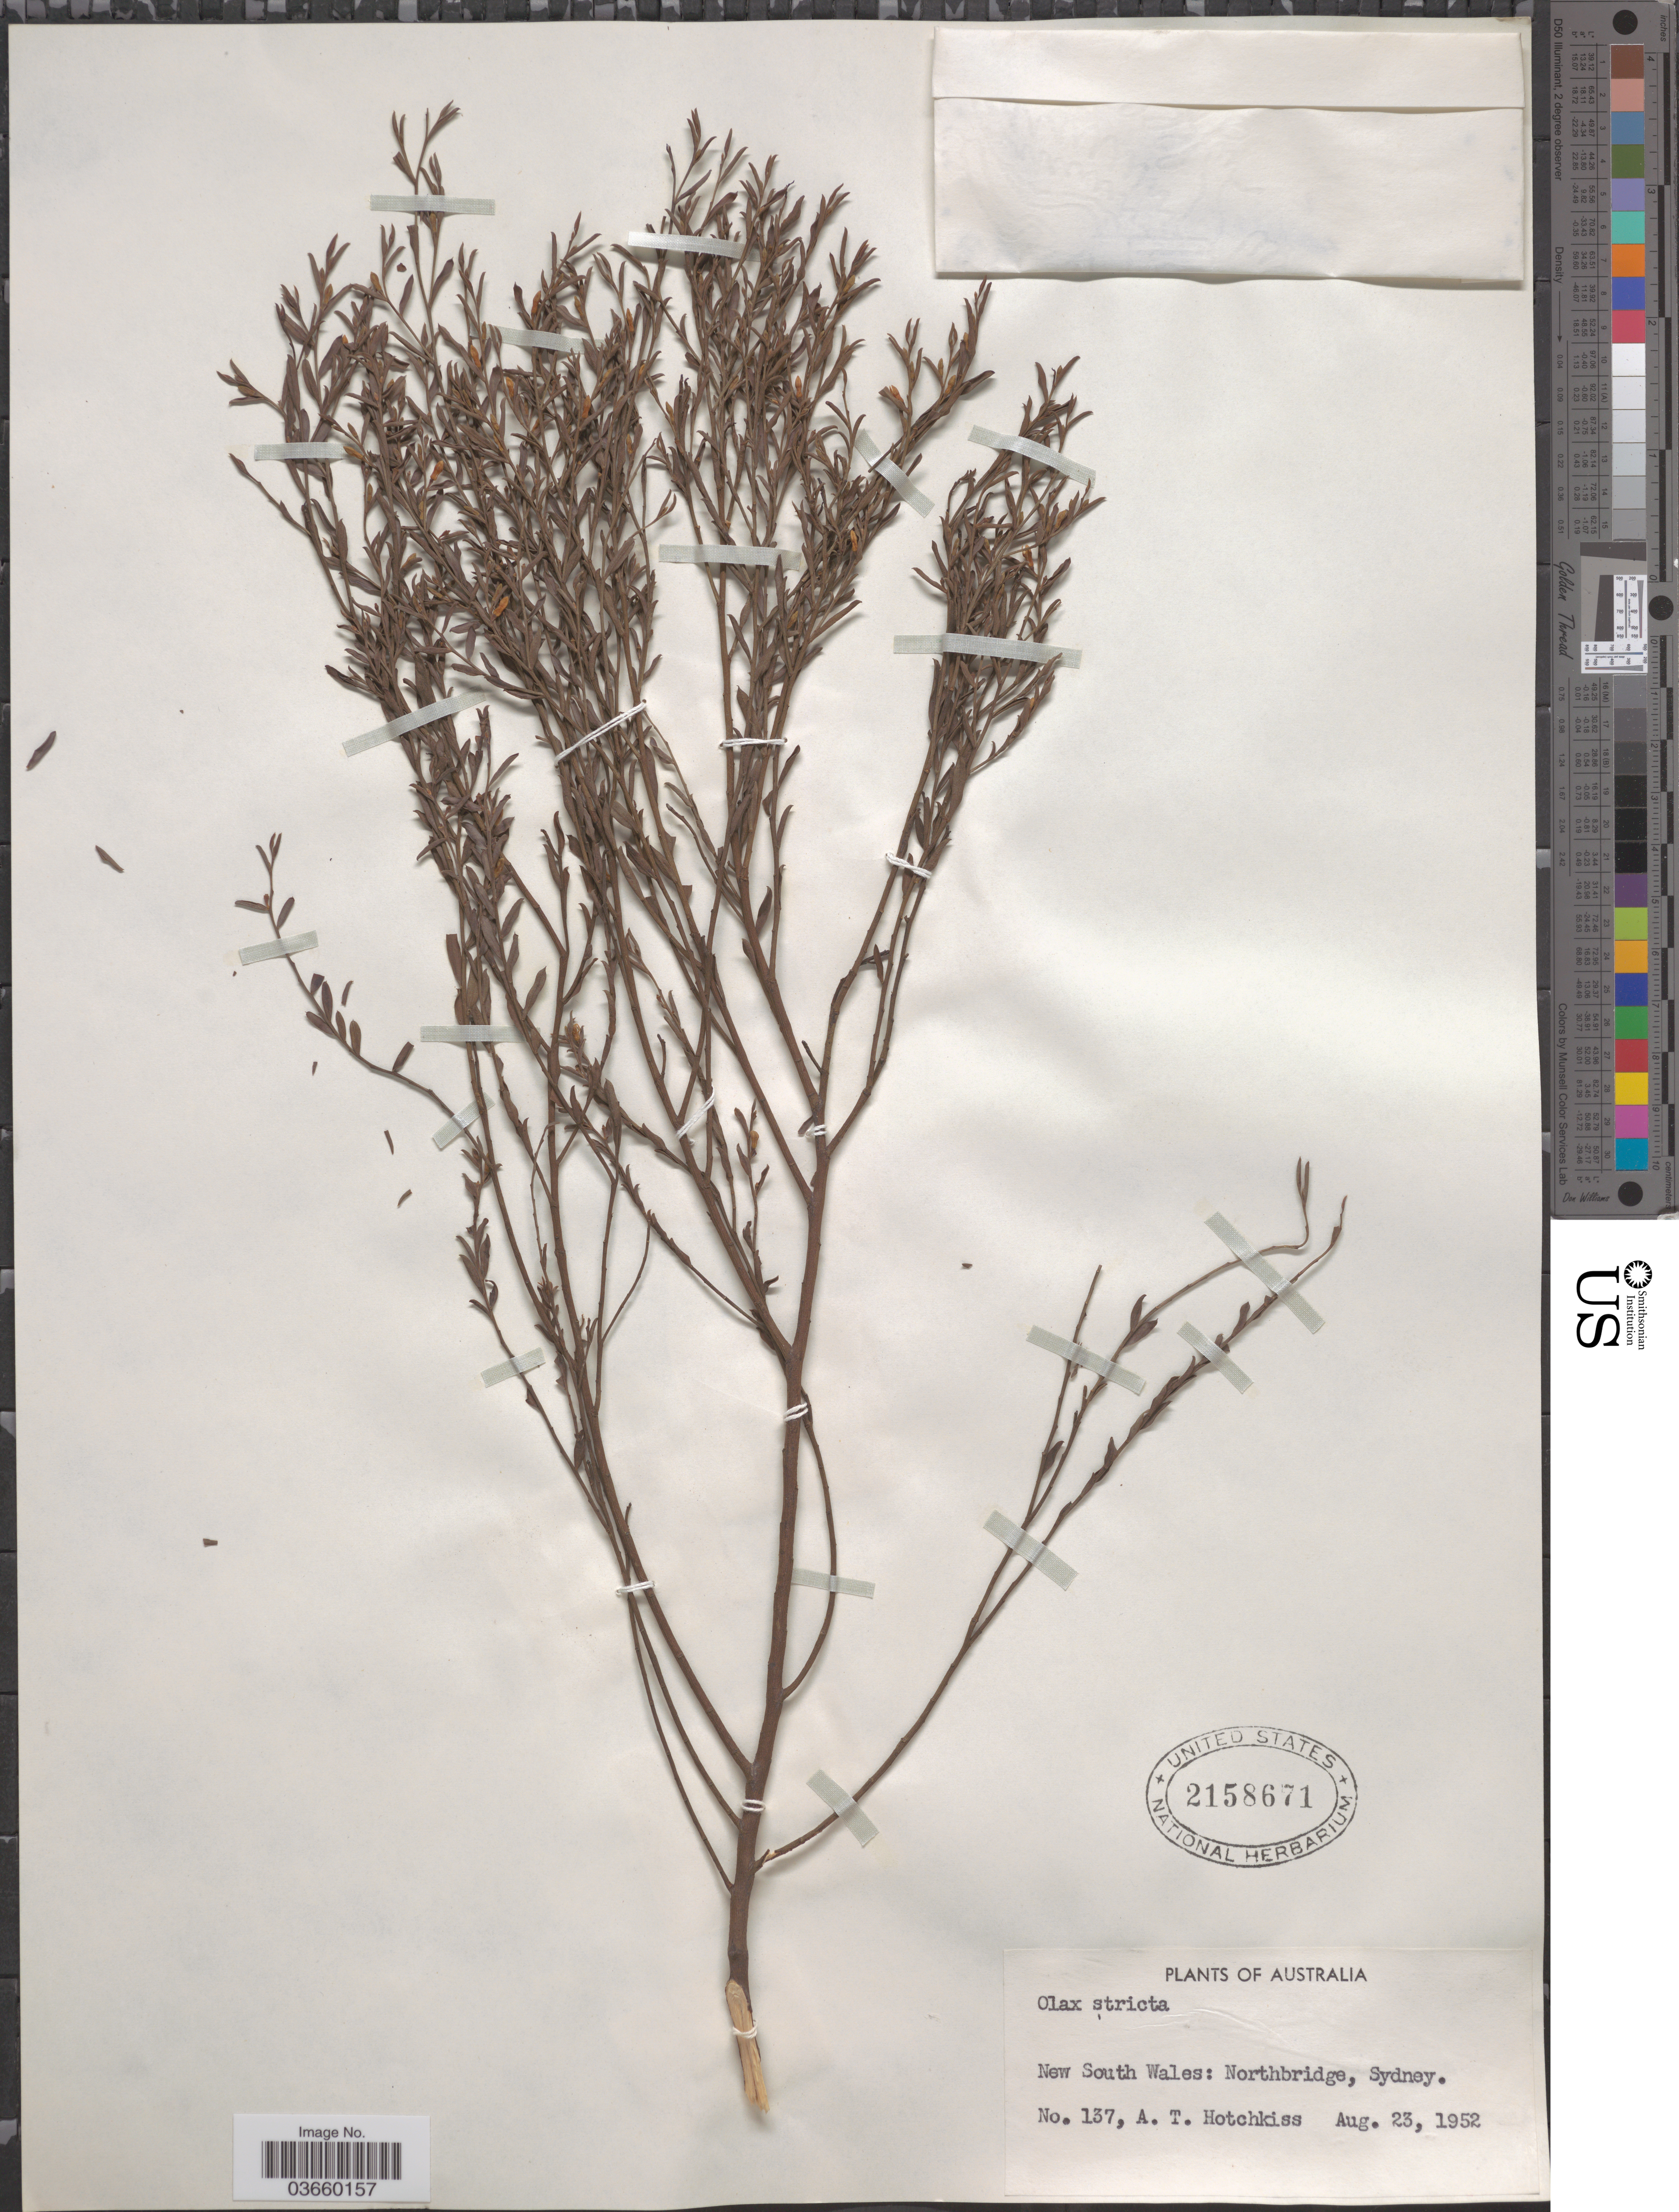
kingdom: Plantae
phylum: Tracheophyta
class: Magnoliopsida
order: Santalales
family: Olacaceae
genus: Olax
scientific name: Olax stricta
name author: R. Br.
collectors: A. Hotchkiss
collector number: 137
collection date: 1952-08-23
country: Australia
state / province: New South Wales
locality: Northbridge, Sydney.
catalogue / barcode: US 2158671